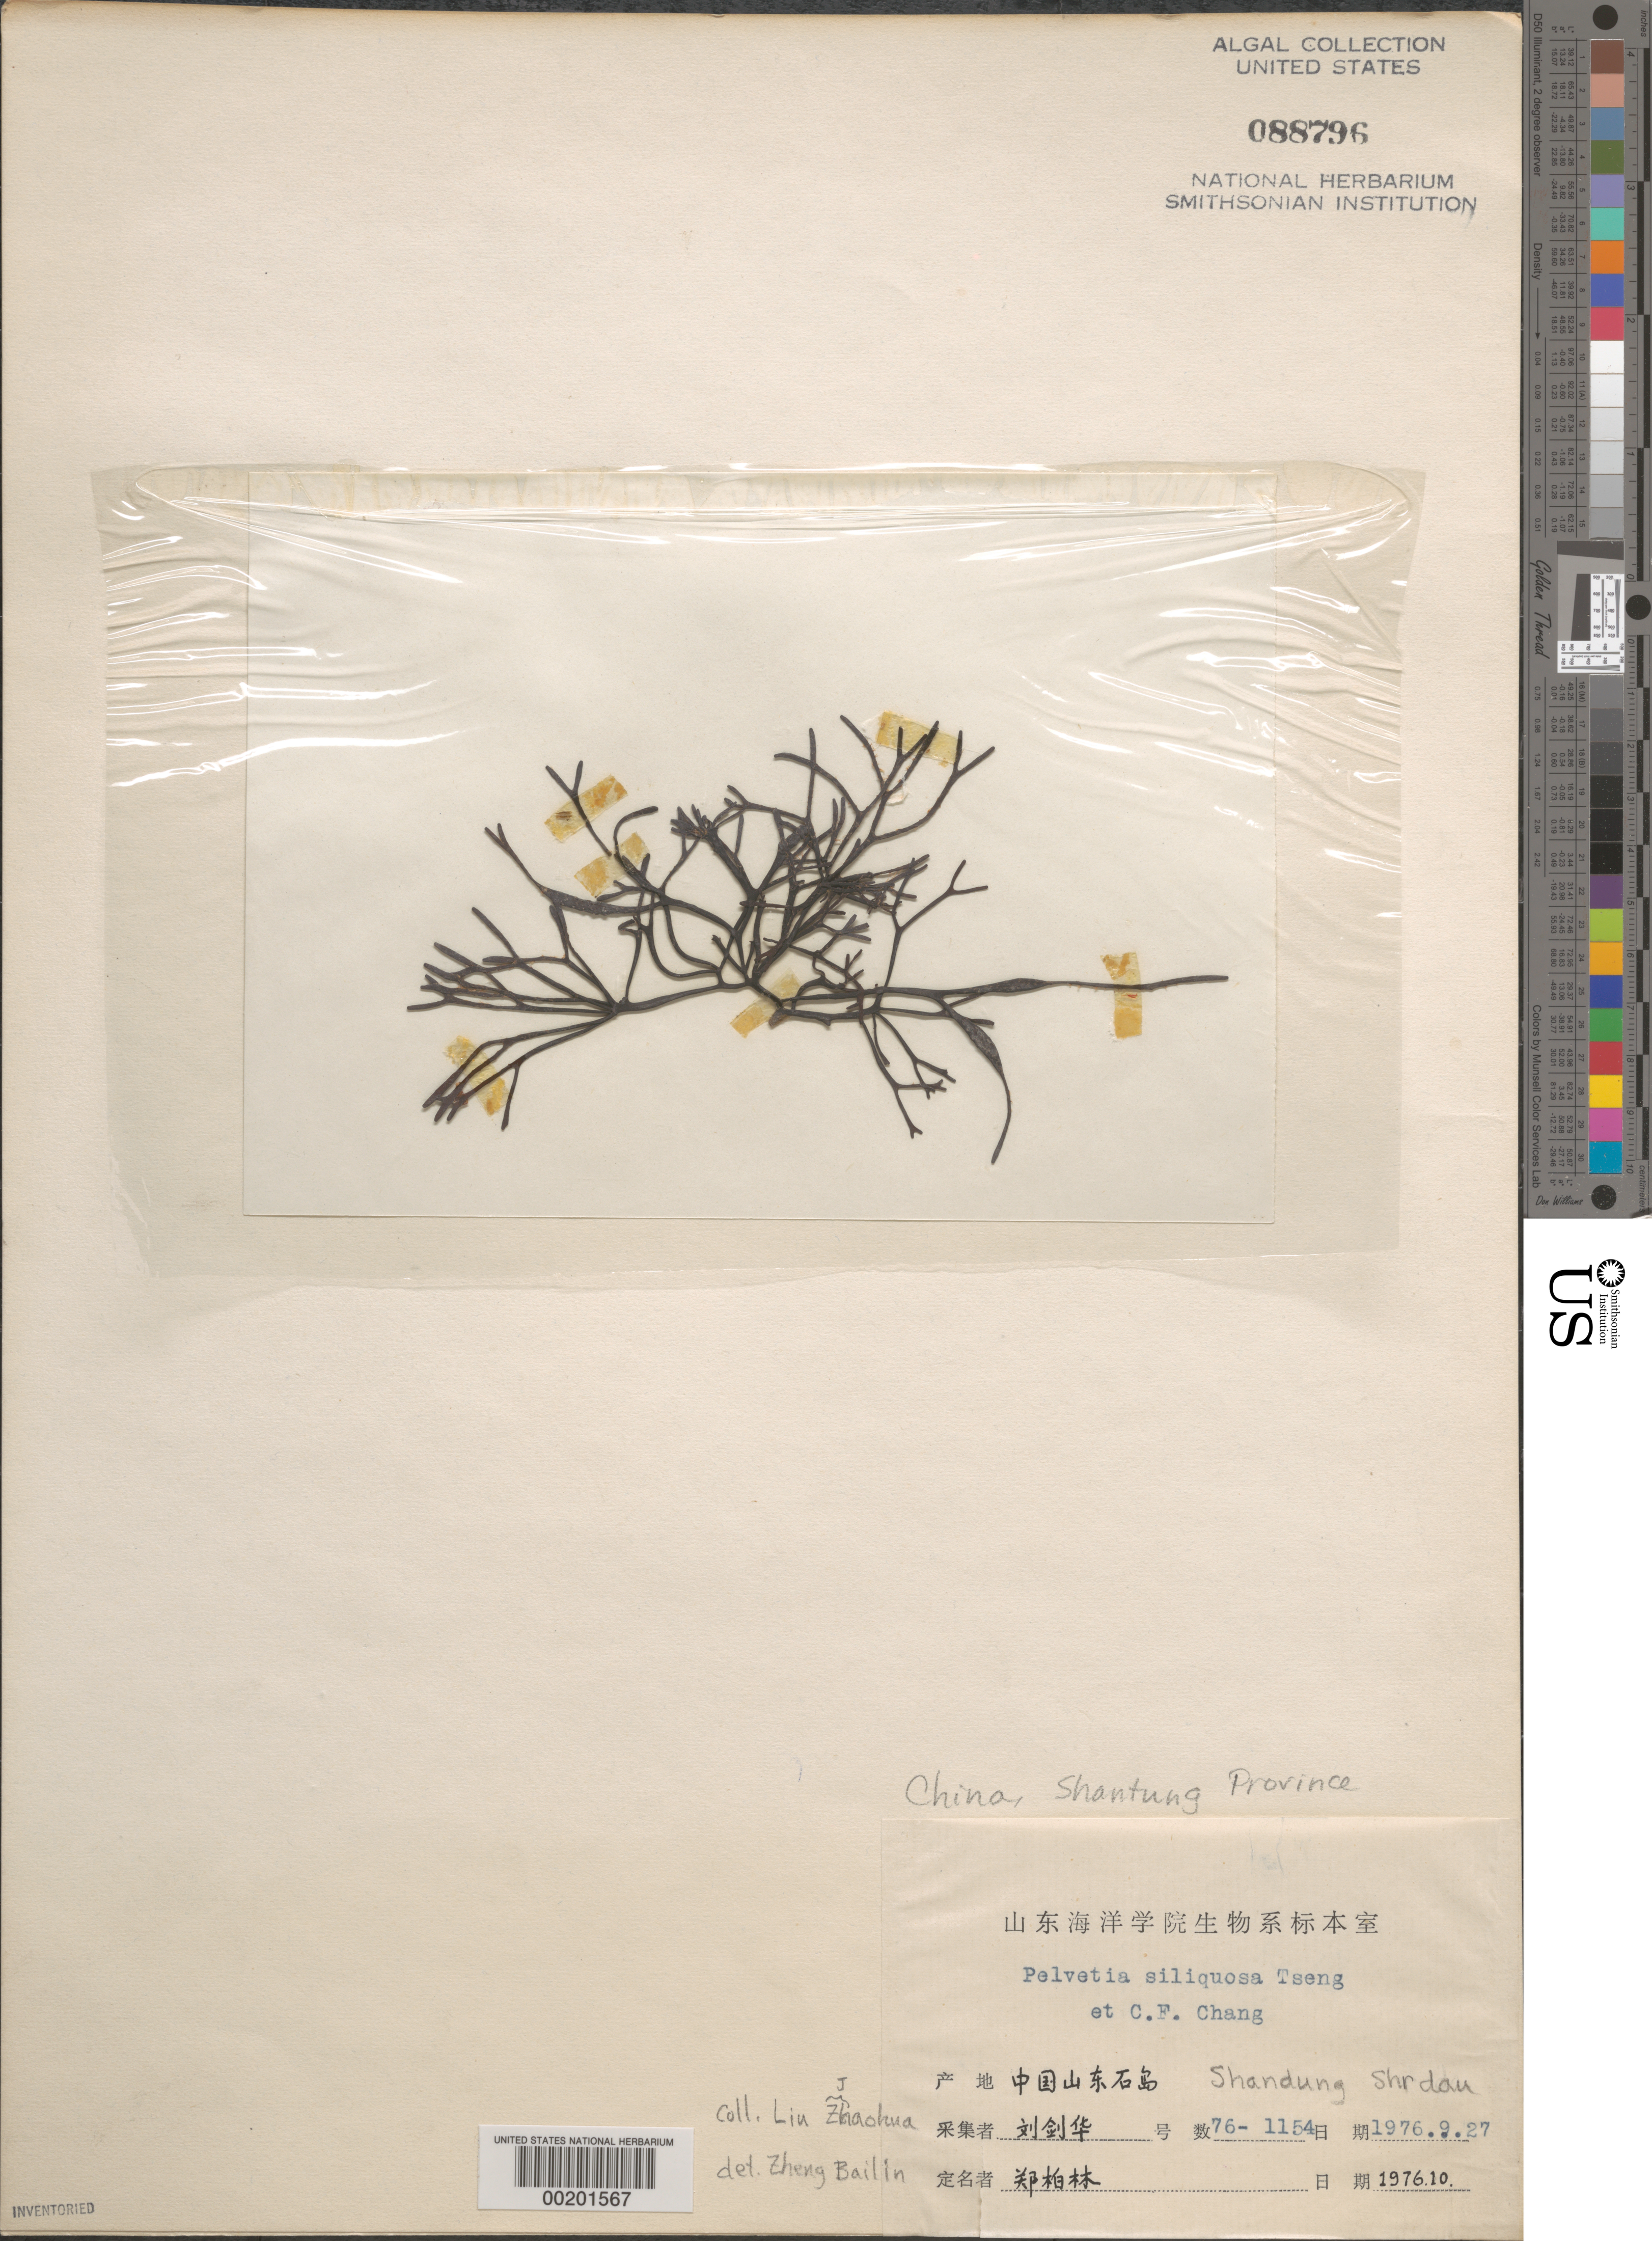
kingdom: Chromista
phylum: Ochrophyta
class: Phaeophyceae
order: Fucales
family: Fucaceae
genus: Silvetia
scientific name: Silvetia siliquosa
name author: (C.K. Tseng & C.F. Chang) E.A. Serrão et al.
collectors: L. Jaohua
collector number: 76-1154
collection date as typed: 27 Sep 1976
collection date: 1976-09-27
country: China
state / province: Shandong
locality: Shandung Shrdau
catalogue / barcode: US 88796